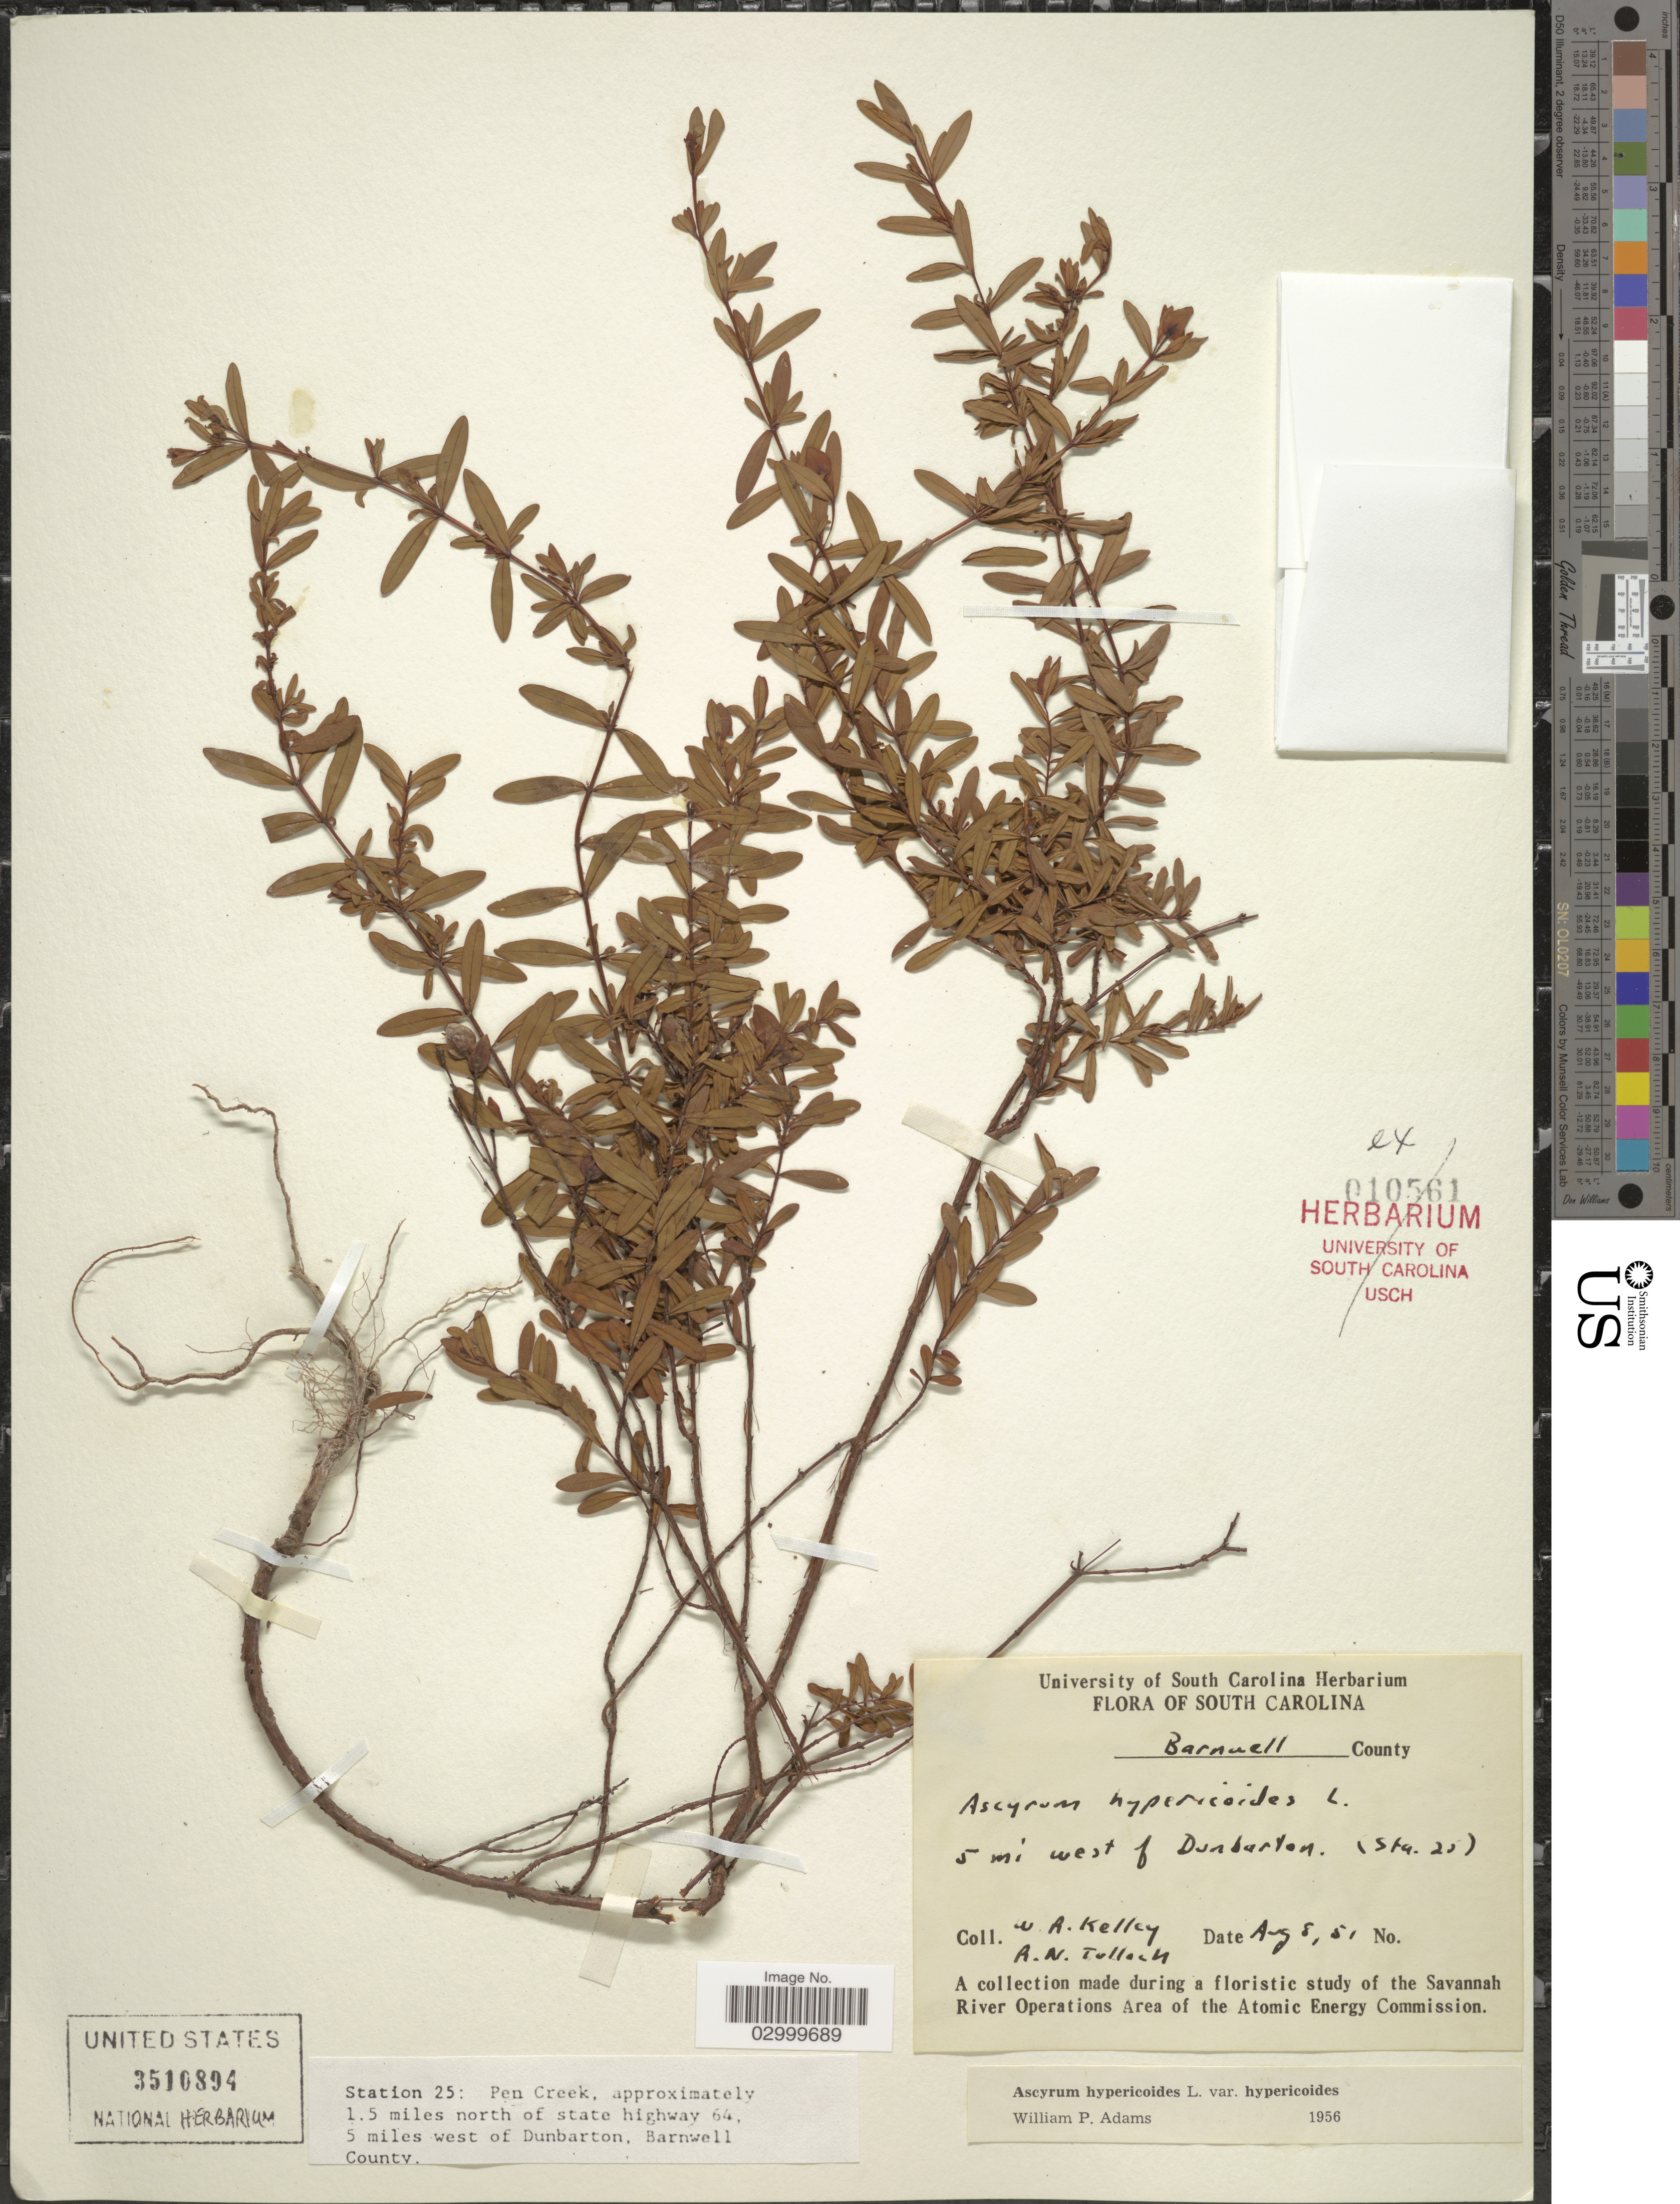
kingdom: Plantae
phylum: Tracheophyta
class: Magnoliopsida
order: Malpighiales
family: Hypericaceae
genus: Hypericum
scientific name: Hypericum hypericoides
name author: (L.) Crantz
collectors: W. R. Kelley & A. Tullock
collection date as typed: Transcribed d/m/y: 8/8/51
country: United States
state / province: South Carolina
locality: Barnell County, 5 mi west of Dunbarton (Sta. 25), Station 25: Pen Creek, approximately 1.5 miles north of state highway 64, 5 miles west of Dunbarton, Barnwell County.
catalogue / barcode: US 3510894